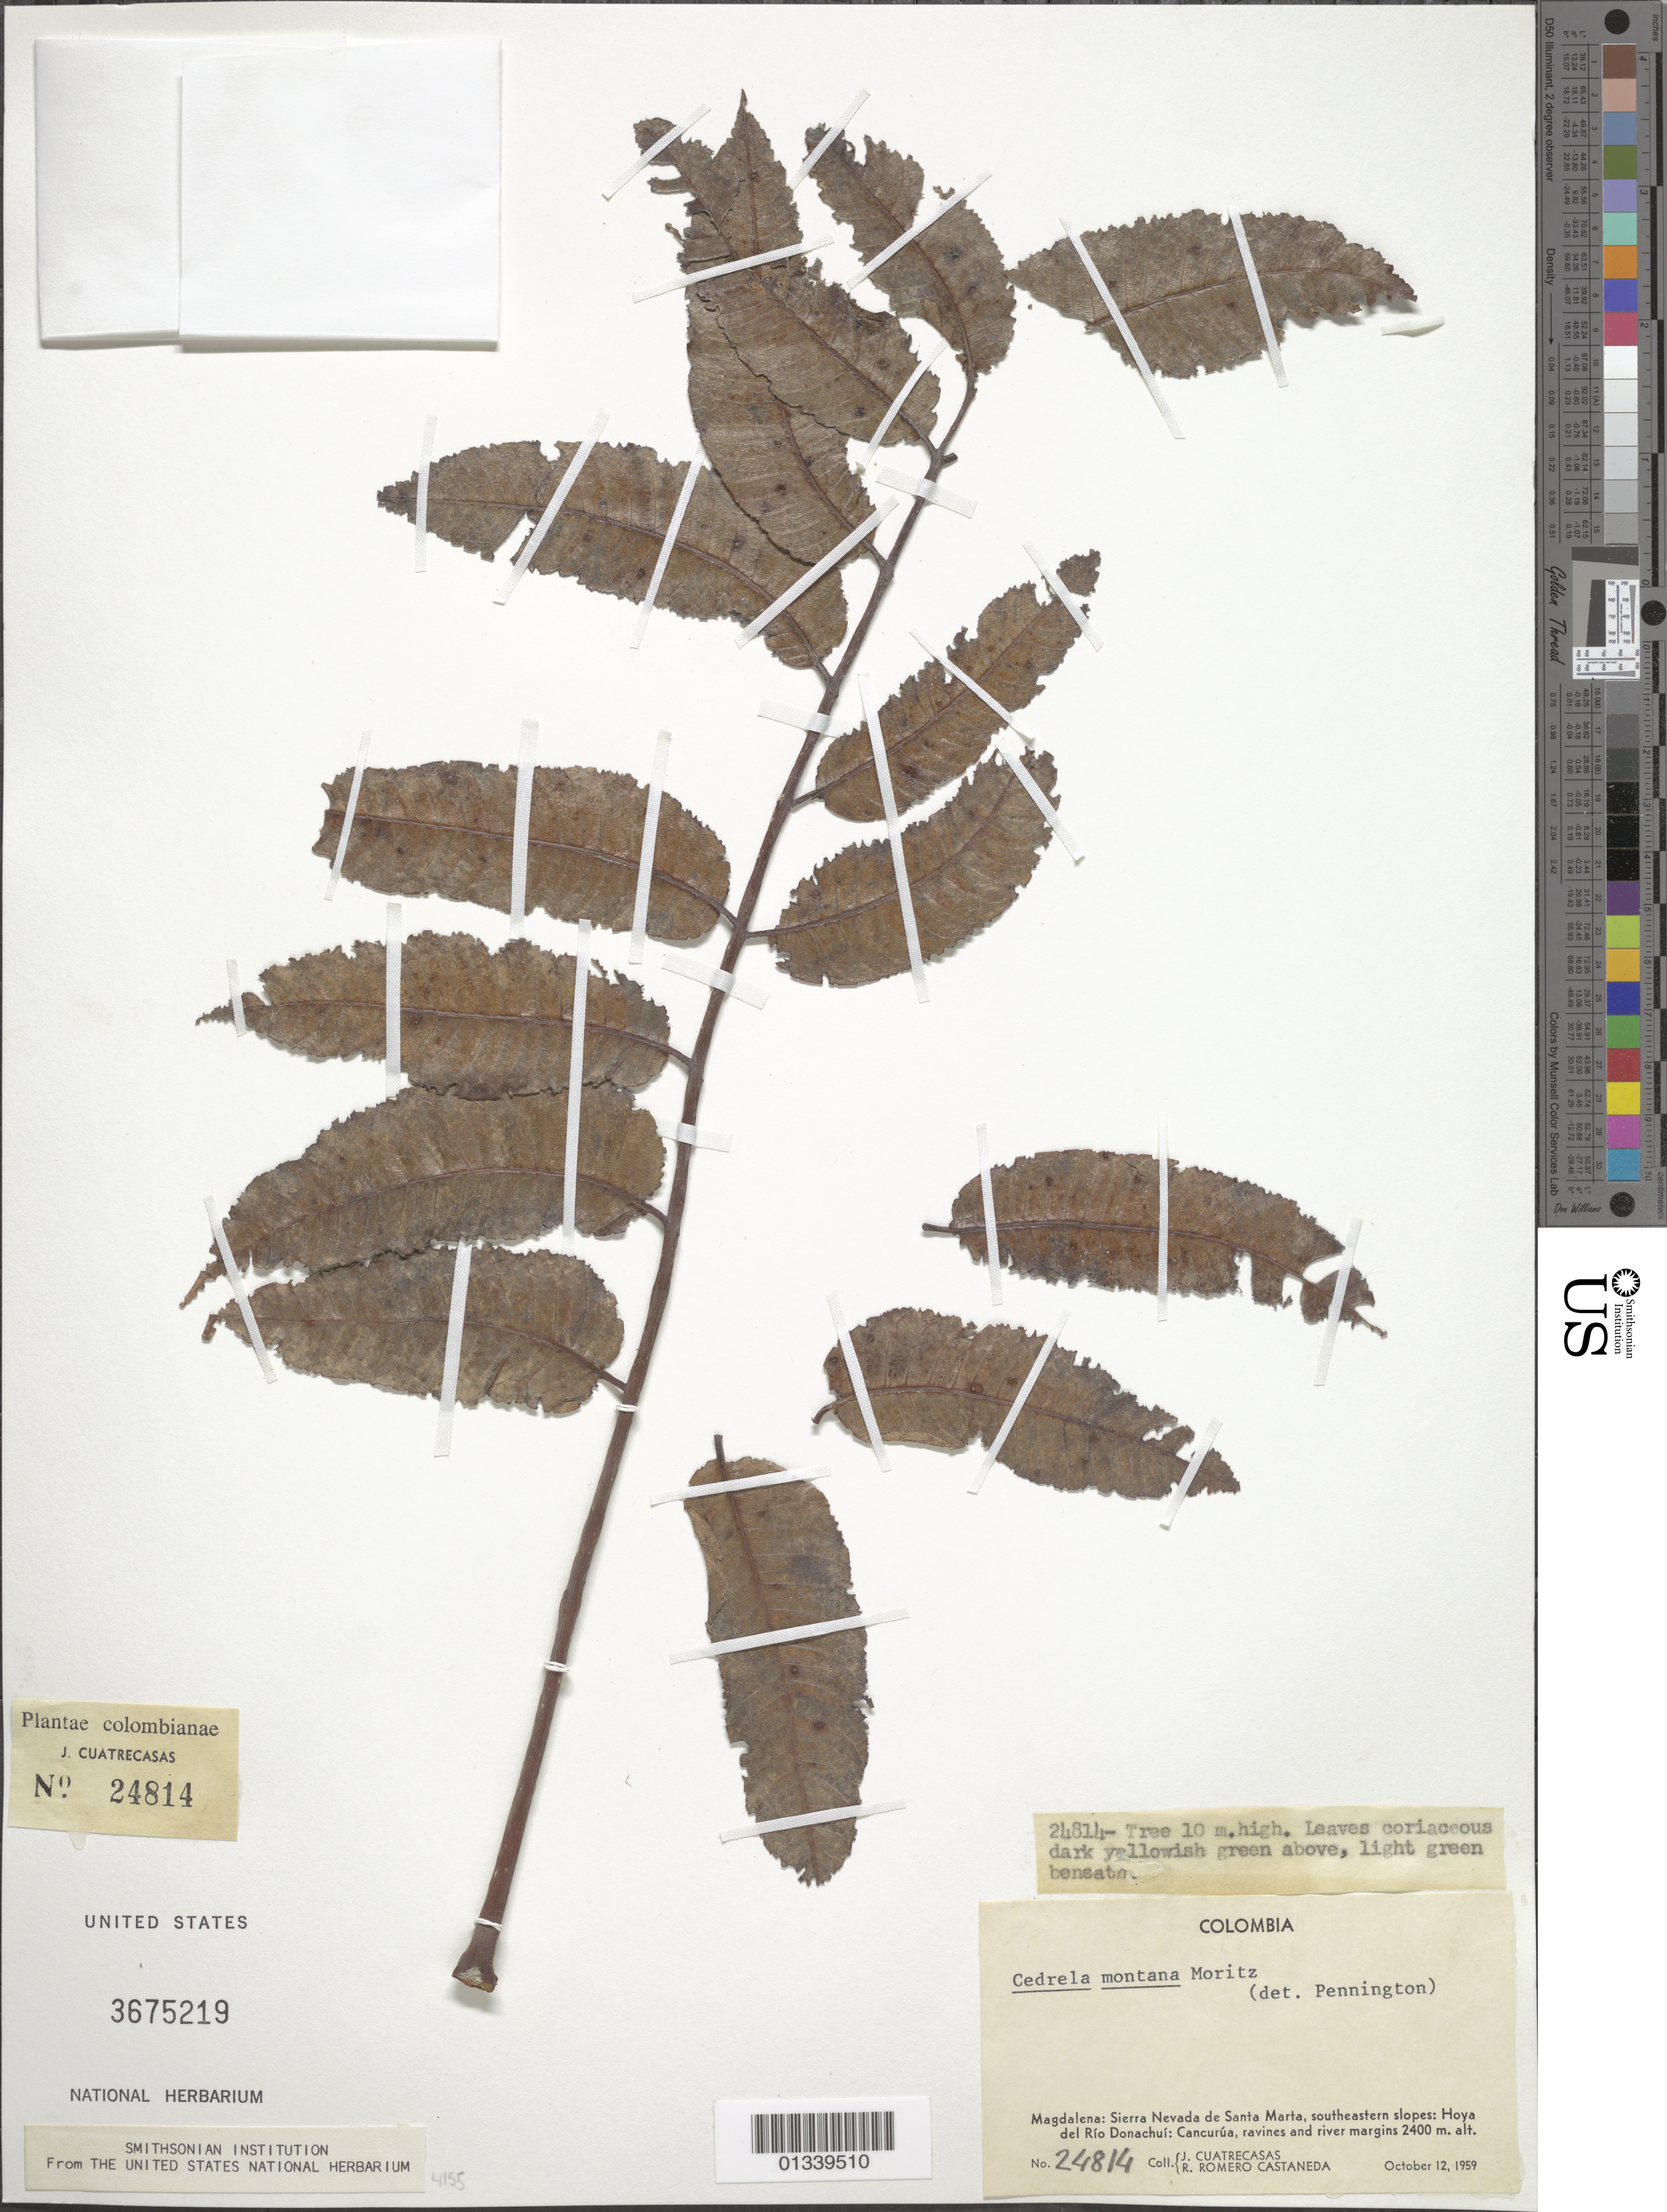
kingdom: Plantae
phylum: Tracheophyta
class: Magnoliopsida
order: Sapindales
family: Meliaceae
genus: Cedrela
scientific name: Cedrela montana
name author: Moritz ex Turcz.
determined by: Pennington, --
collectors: J. Cuatrecasas & R. Romero Castañeda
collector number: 24814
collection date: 1959-10-12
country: Colombia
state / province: Magdalena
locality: Sierra Nevada de Santa Marta, southeastern slopes. Hoya del Rio Donachui.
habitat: Ravines and river margins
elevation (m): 2400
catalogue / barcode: US 3675219